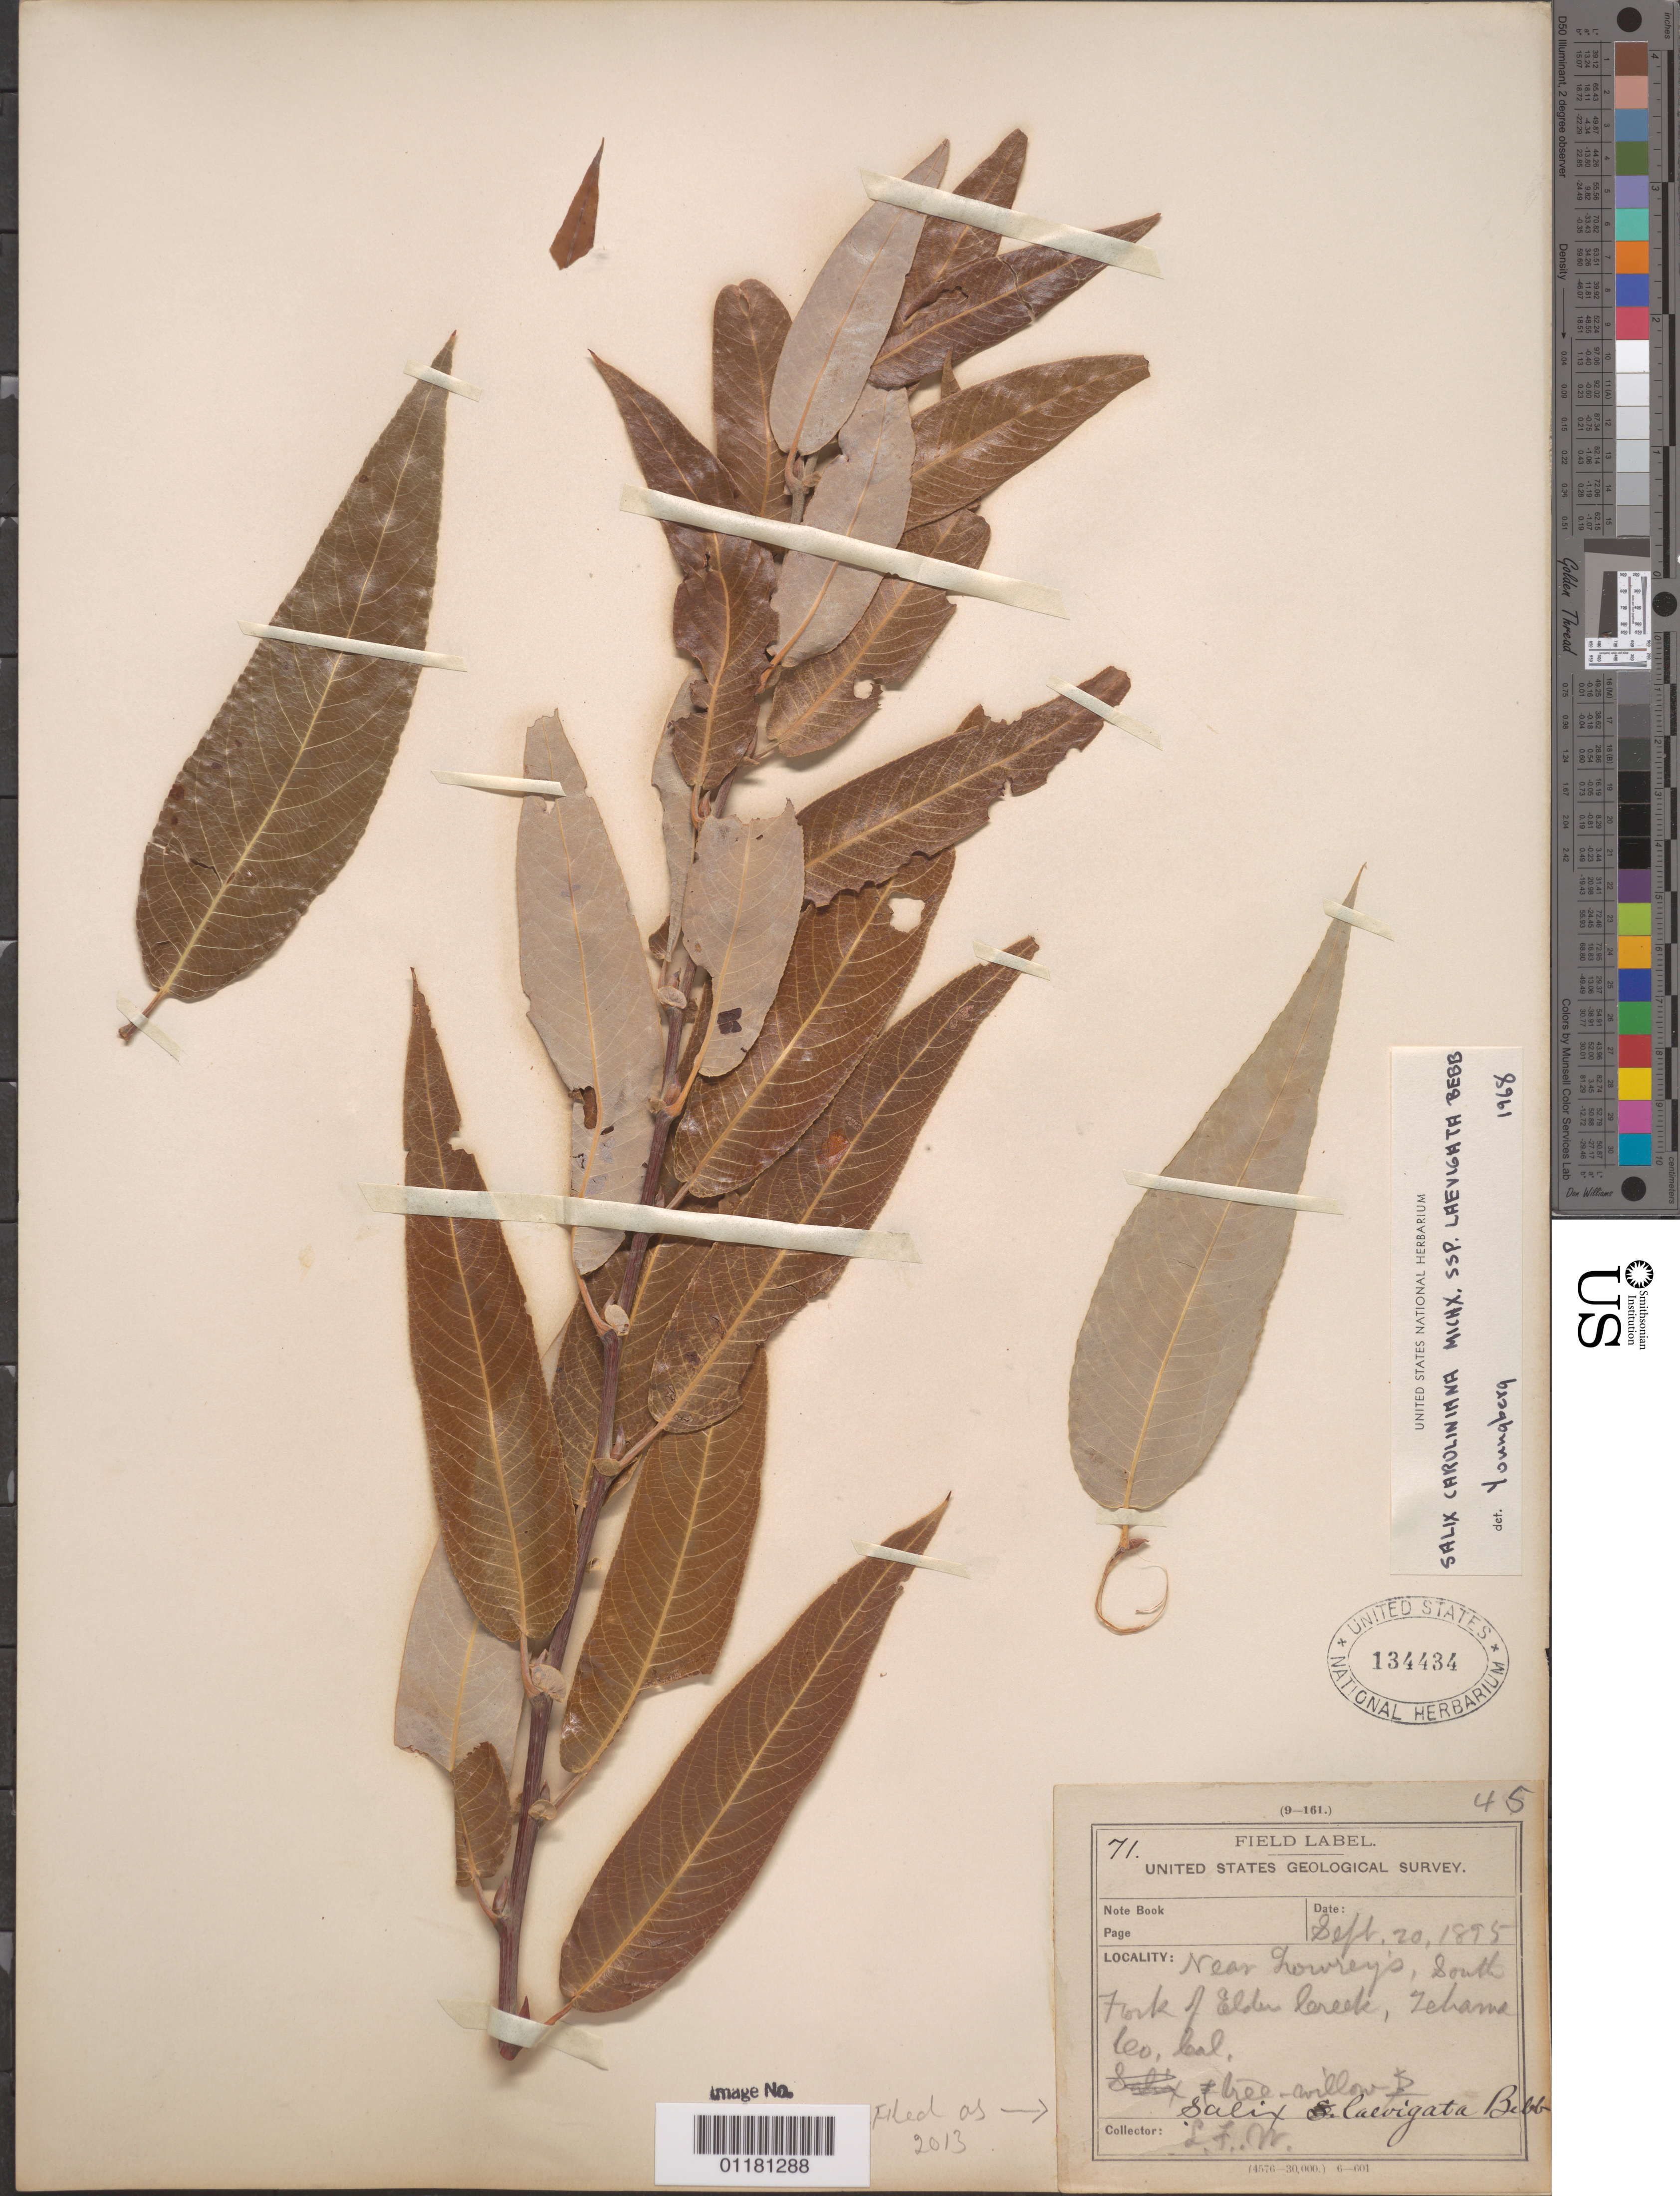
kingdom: Plantae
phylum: Tracheophyta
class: Magnoliopsida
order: Malpighiales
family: Salicaceae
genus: Salix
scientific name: Salix laevigata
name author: Bebb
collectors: L. F. Ward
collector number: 71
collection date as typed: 21 Sep 1895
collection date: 1895-09-21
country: United States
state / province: California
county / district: Tehama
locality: South fork of Elder Creek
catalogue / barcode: US 134434